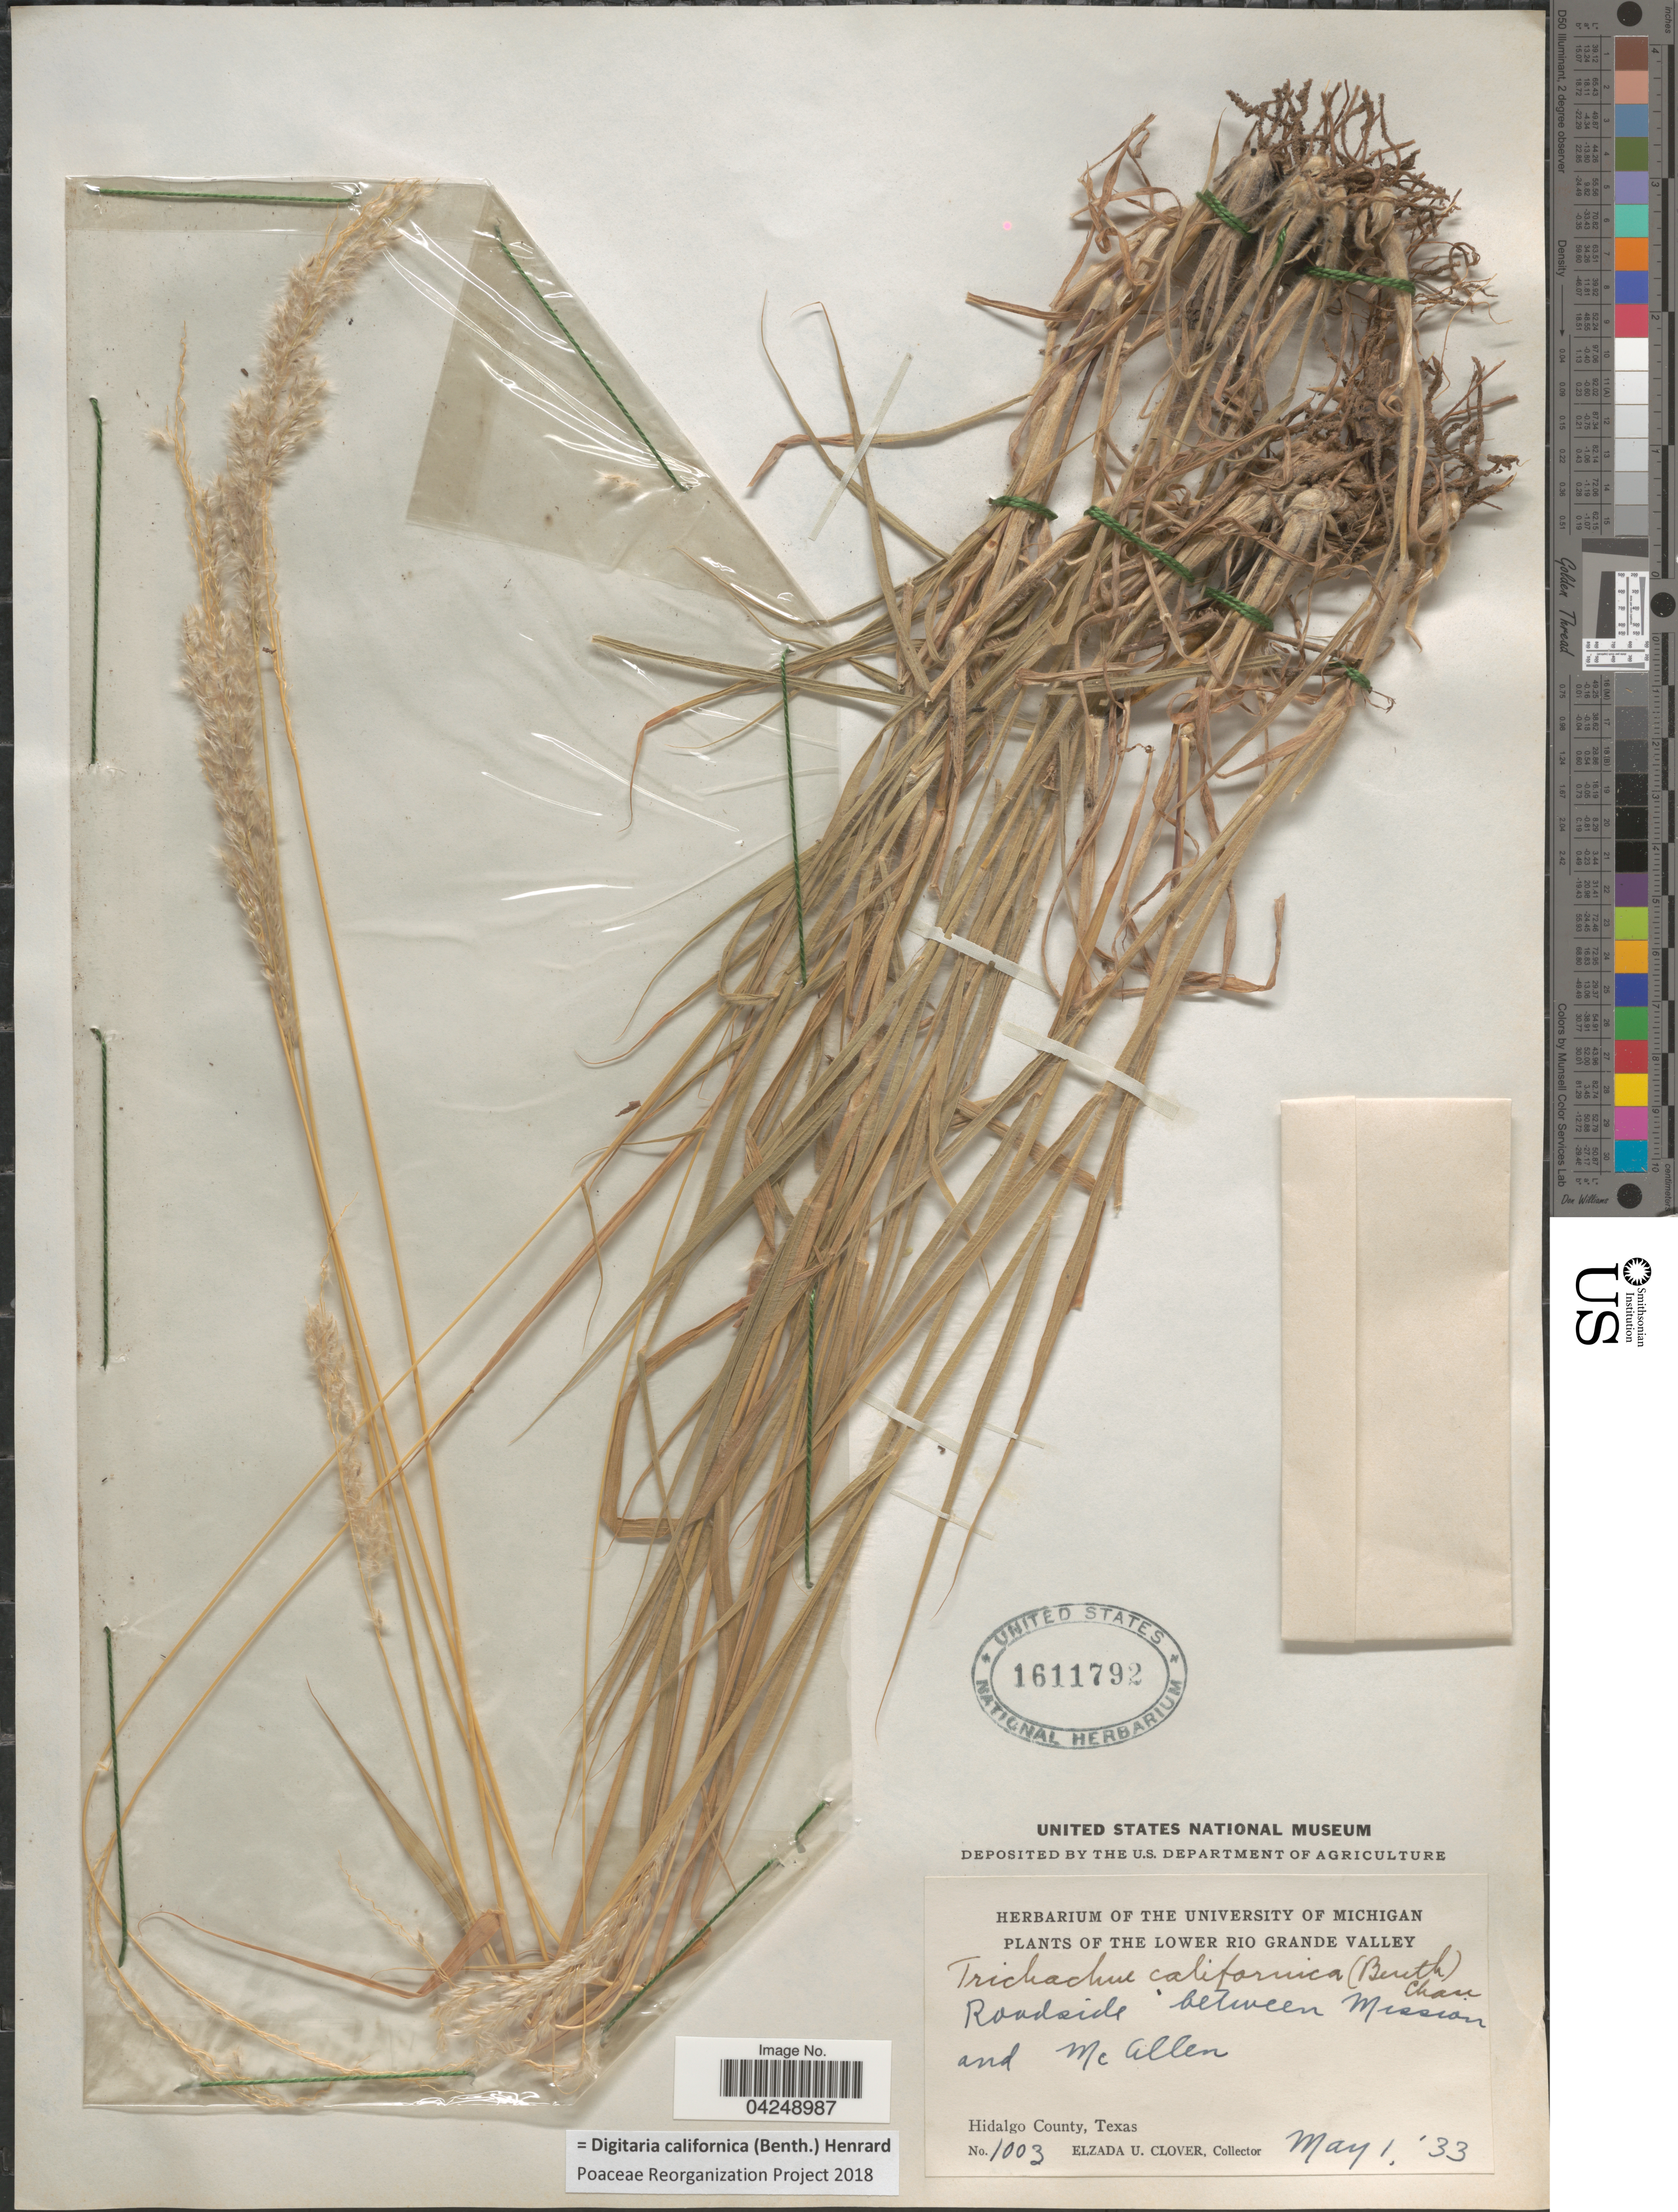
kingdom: Plantae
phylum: Tracheophyta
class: Liliopsida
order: Poales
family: Poaceae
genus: Digitaria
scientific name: Digitaria californica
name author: (Benth.) Henr.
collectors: E. U. Clover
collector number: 1003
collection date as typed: Transcribed d/m/y: 1/5/33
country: United States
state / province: Texas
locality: The Lower Rio Grande Valley. Roadside between Mission and Mc Allen. Hidalgo County.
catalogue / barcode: US 1611792